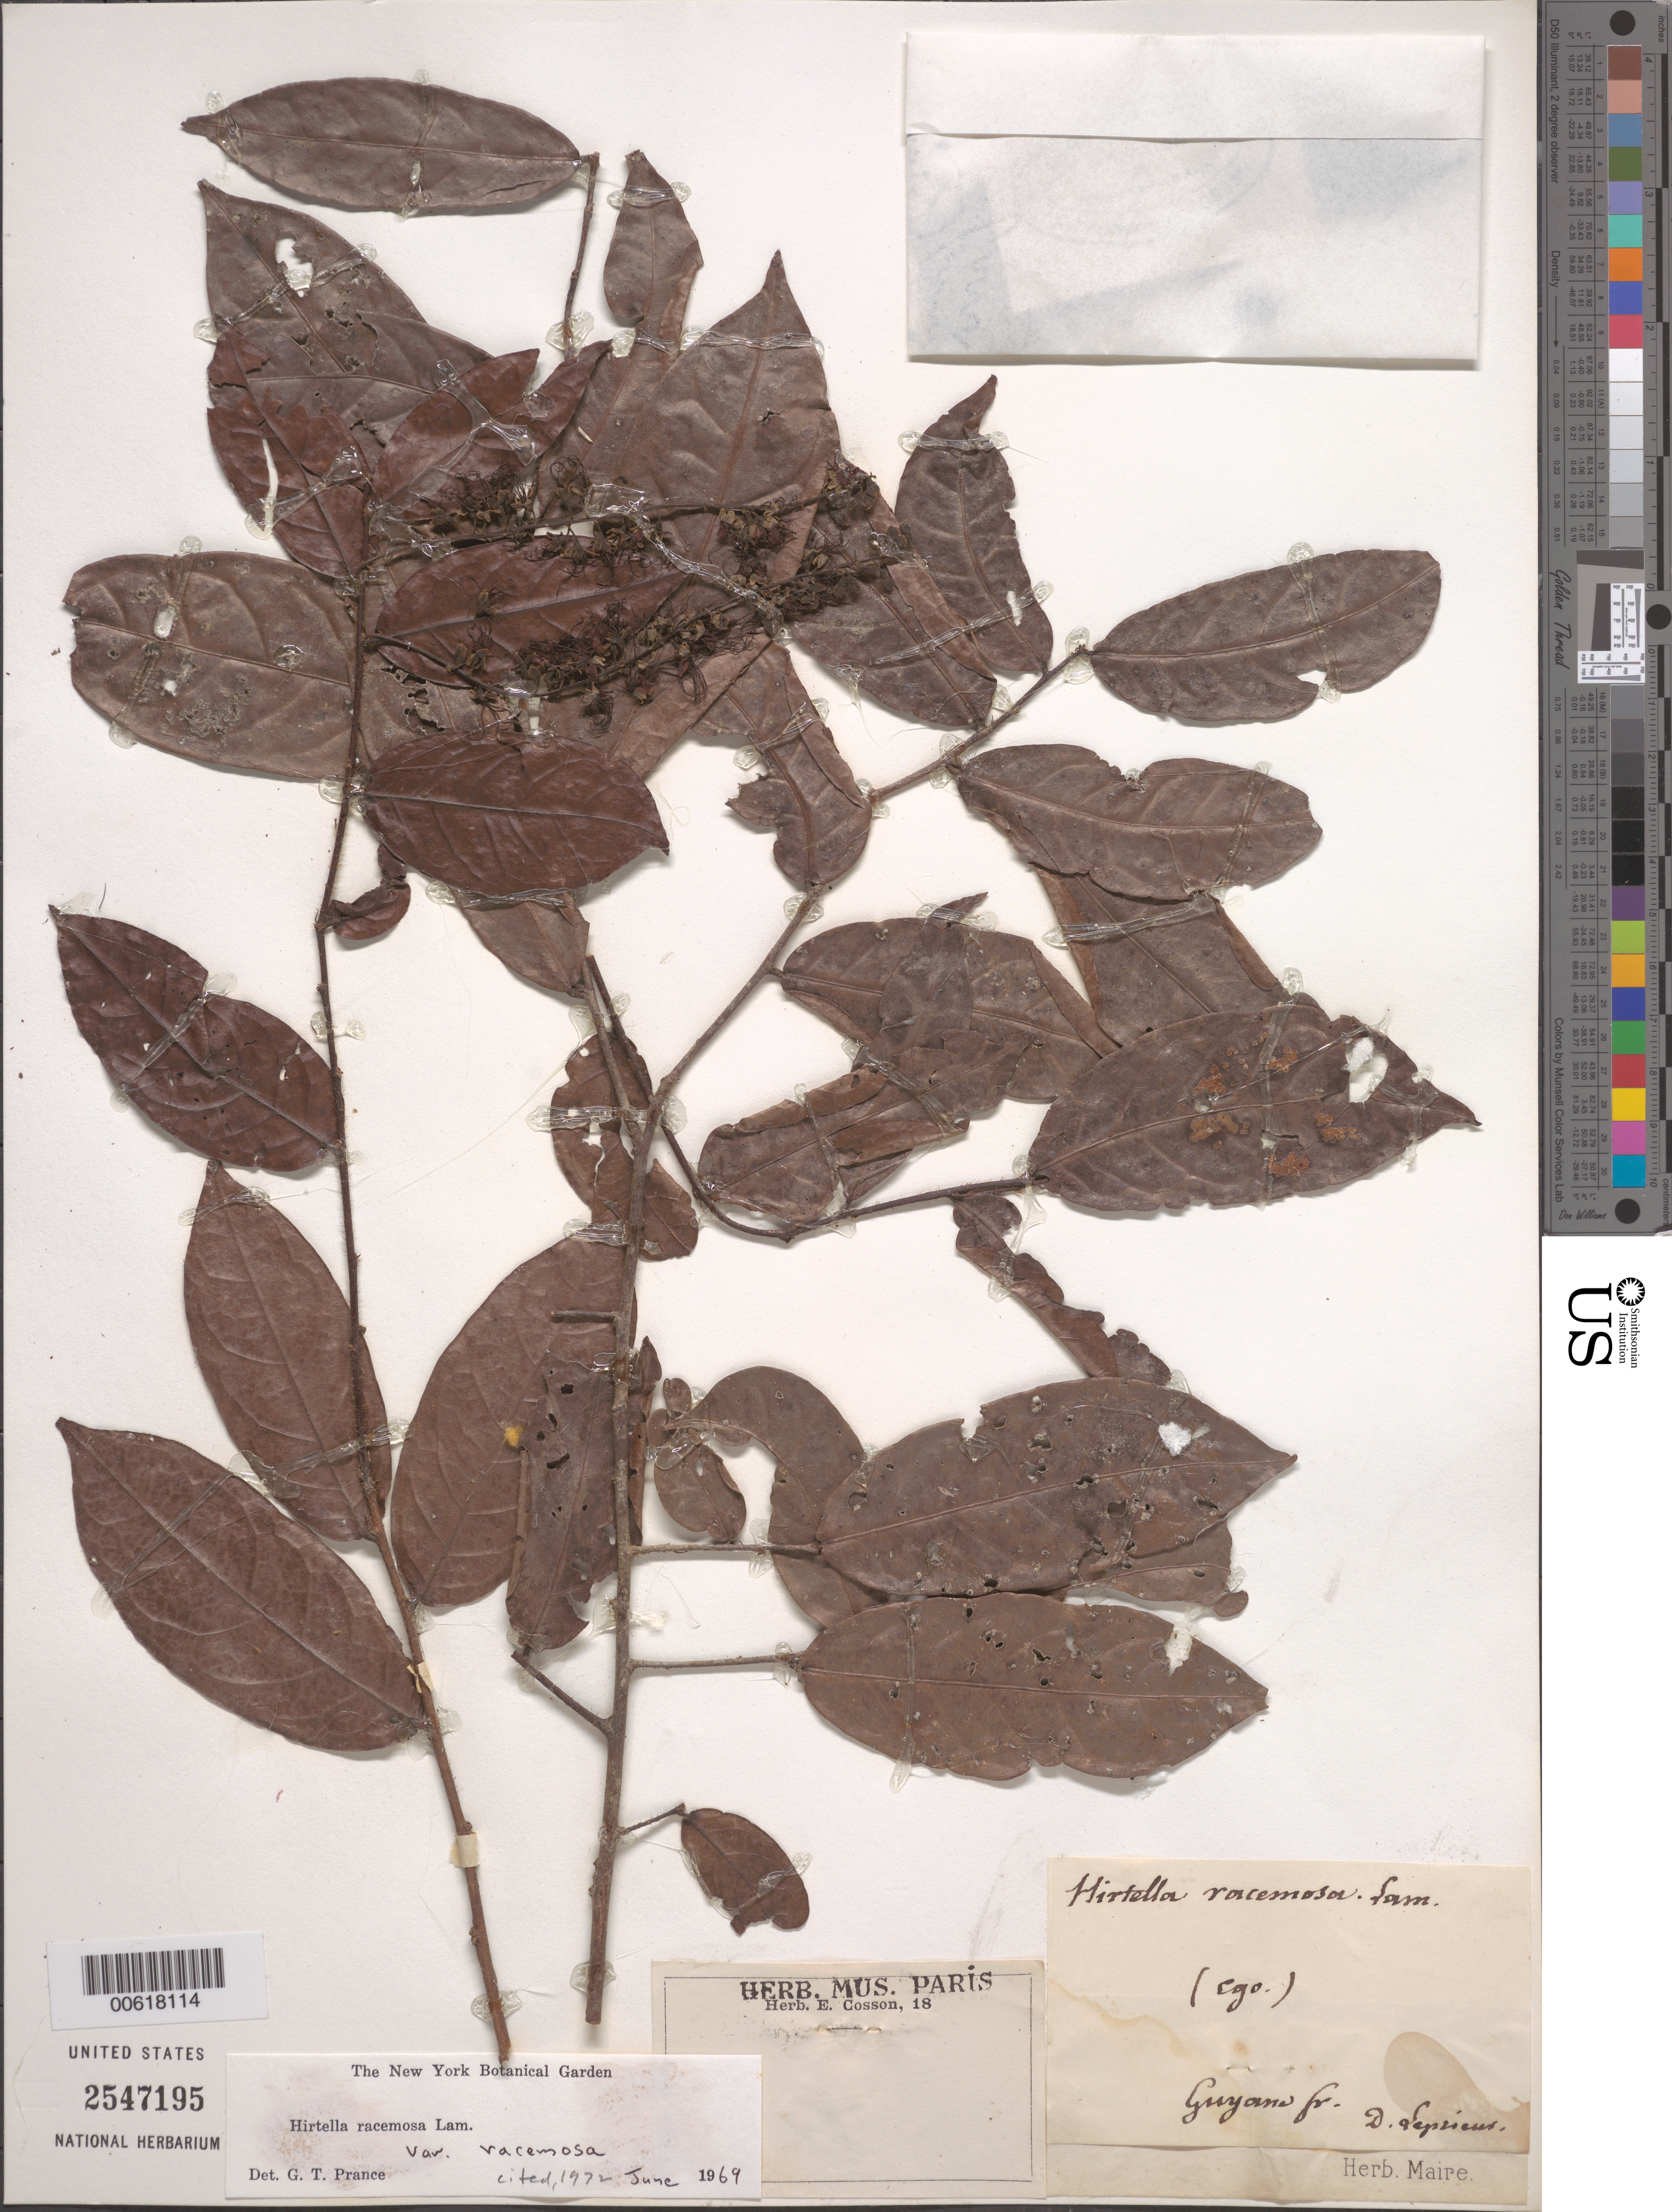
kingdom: Plantae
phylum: Tracheophyta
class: Magnoliopsida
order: Malpighiales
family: Chrysobalanaceae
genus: Hirtella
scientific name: Hirtella racemosa var. racemosa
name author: Lam.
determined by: Prance, G. T.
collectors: F. M. R. Leprieur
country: French Guiana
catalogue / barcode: US 2547195